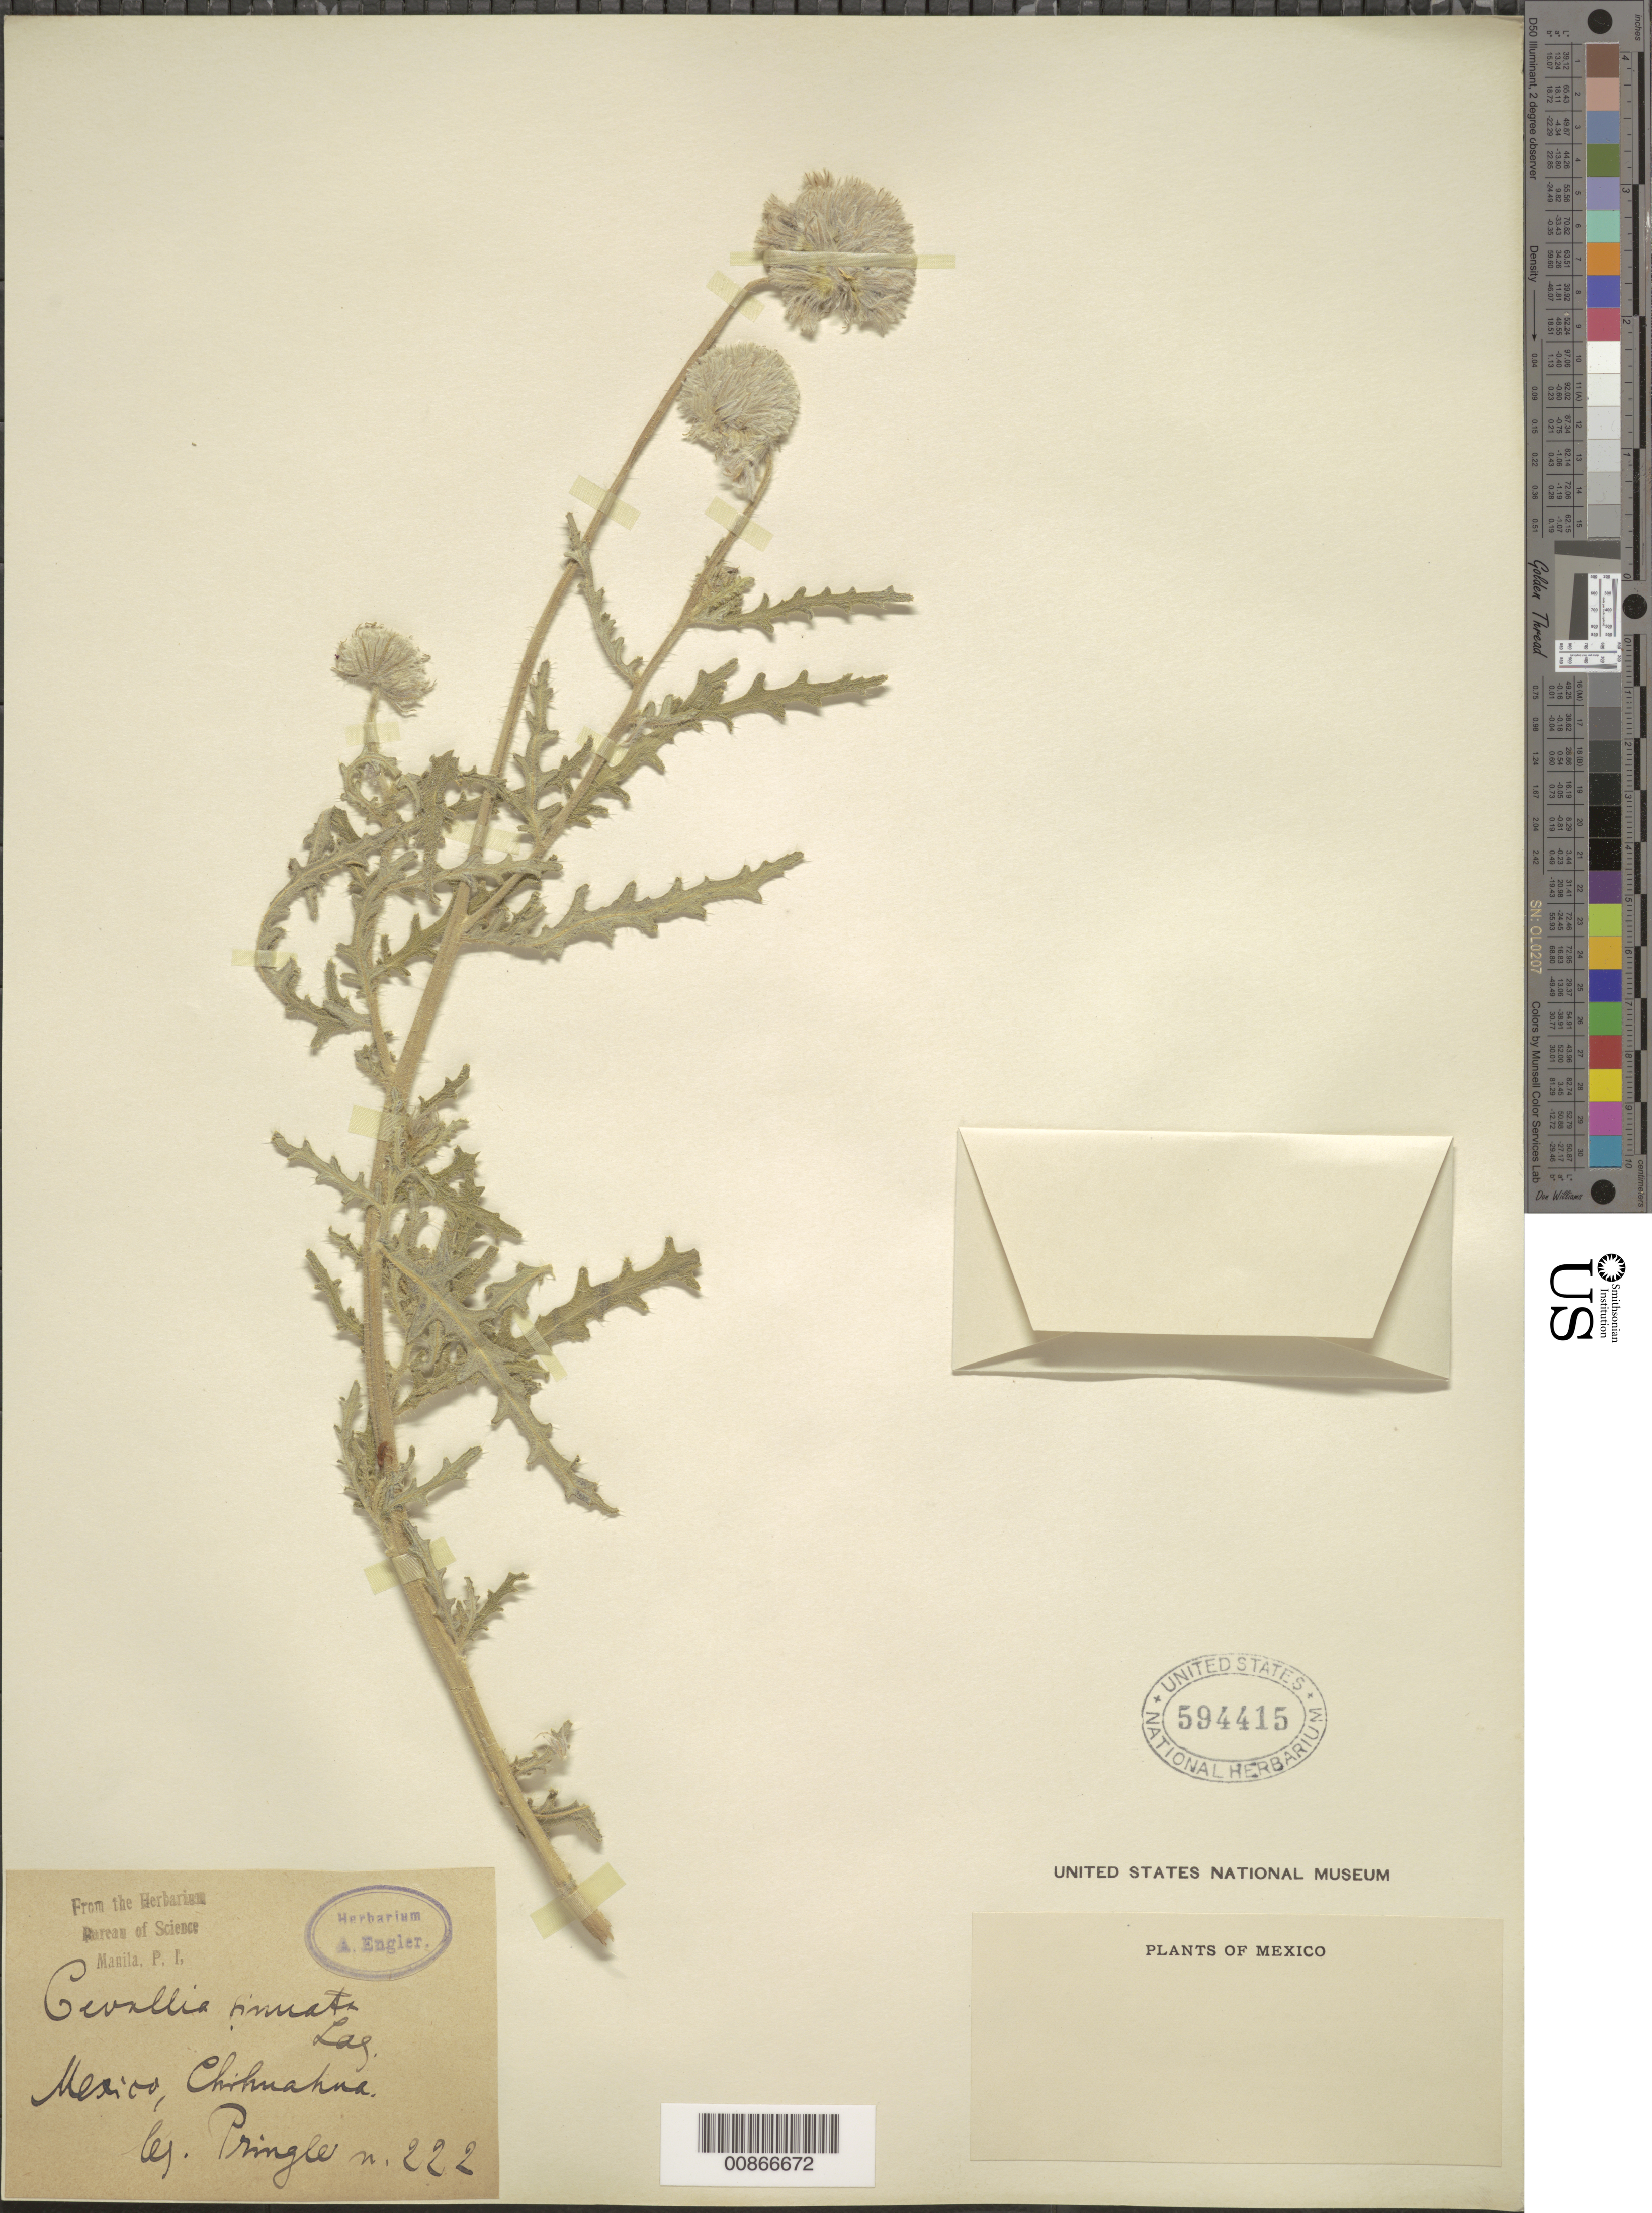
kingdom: Plantae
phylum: Tracheophyta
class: Magnoliopsida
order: Cornales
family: Loasaceae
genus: Cevallia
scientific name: Cevallia sinuata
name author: Lag.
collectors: C. G. Pringle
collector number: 222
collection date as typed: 1885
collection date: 1885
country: Mexico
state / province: Chihuahua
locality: Chihuahua.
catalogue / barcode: US 594415